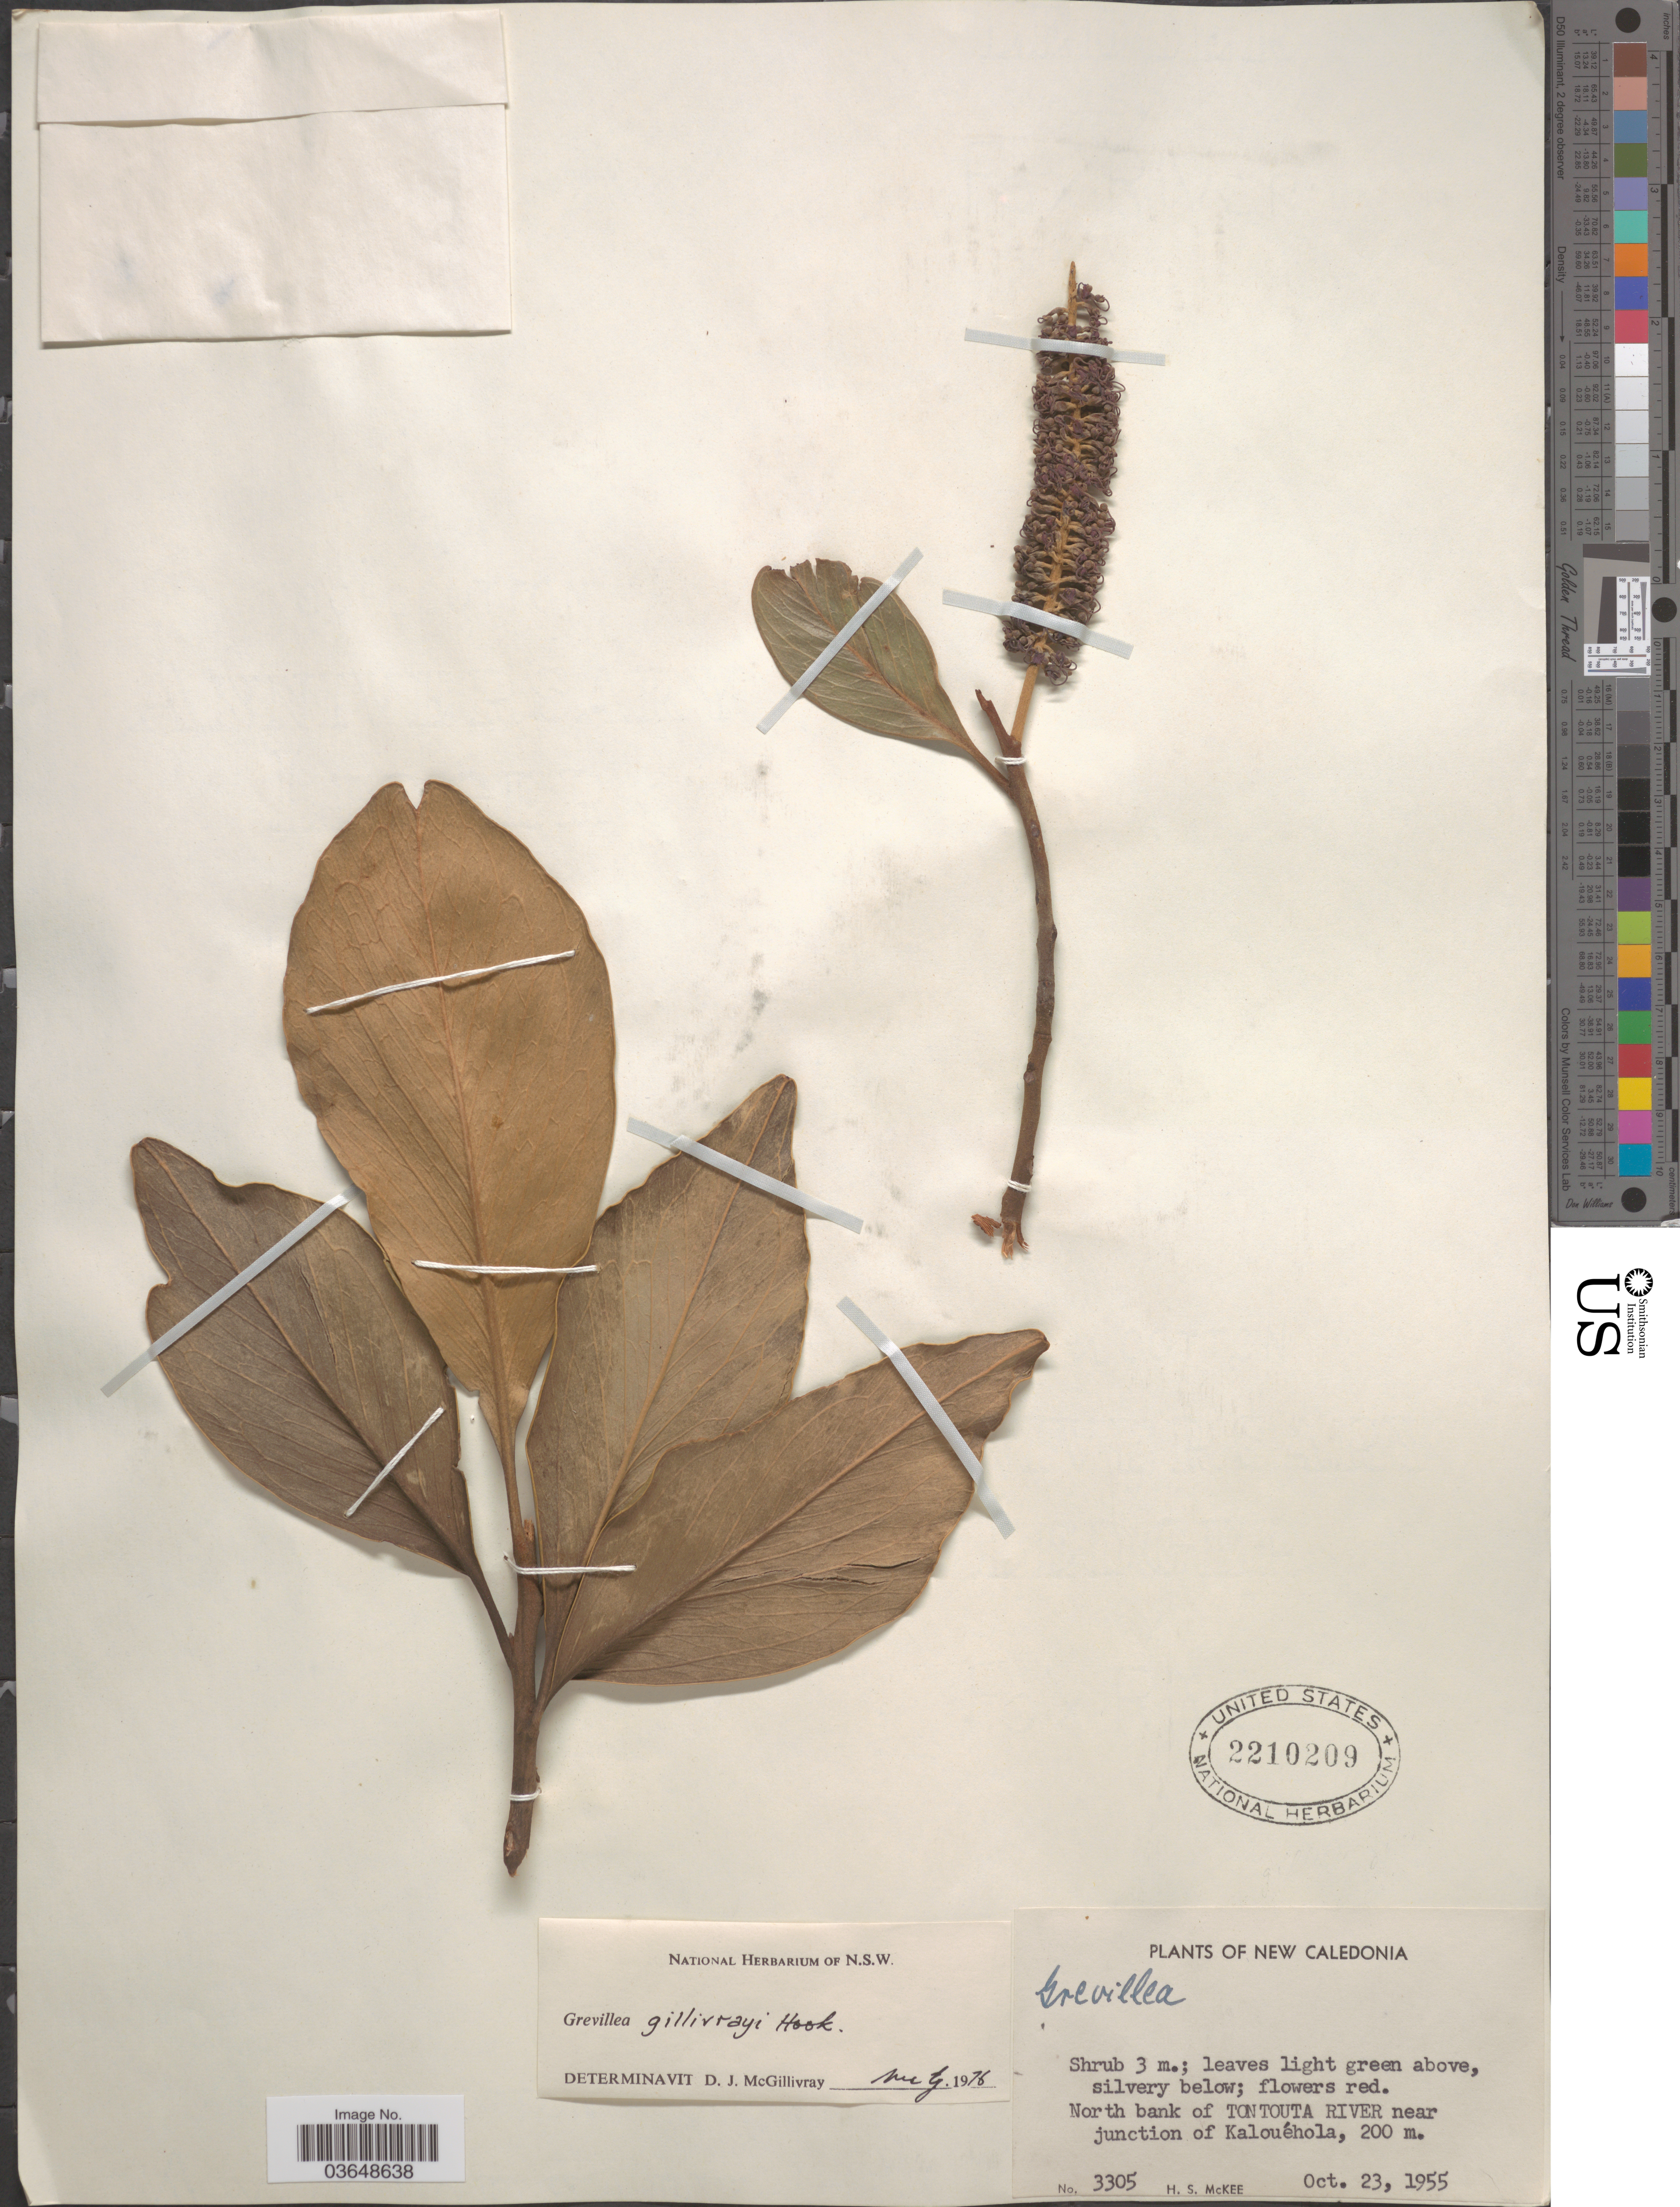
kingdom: Plantae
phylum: Tracheophyta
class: Magnoliopsida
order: Proteales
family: Proteaceae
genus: Grevillea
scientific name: Grevillea gillivrayi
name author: Hook.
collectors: H. S. McKee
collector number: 3305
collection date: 1955-10-23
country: New Caledonia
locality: North bank of Tontouta River near junction of Kalouéhola.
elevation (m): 200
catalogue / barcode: US 2210209